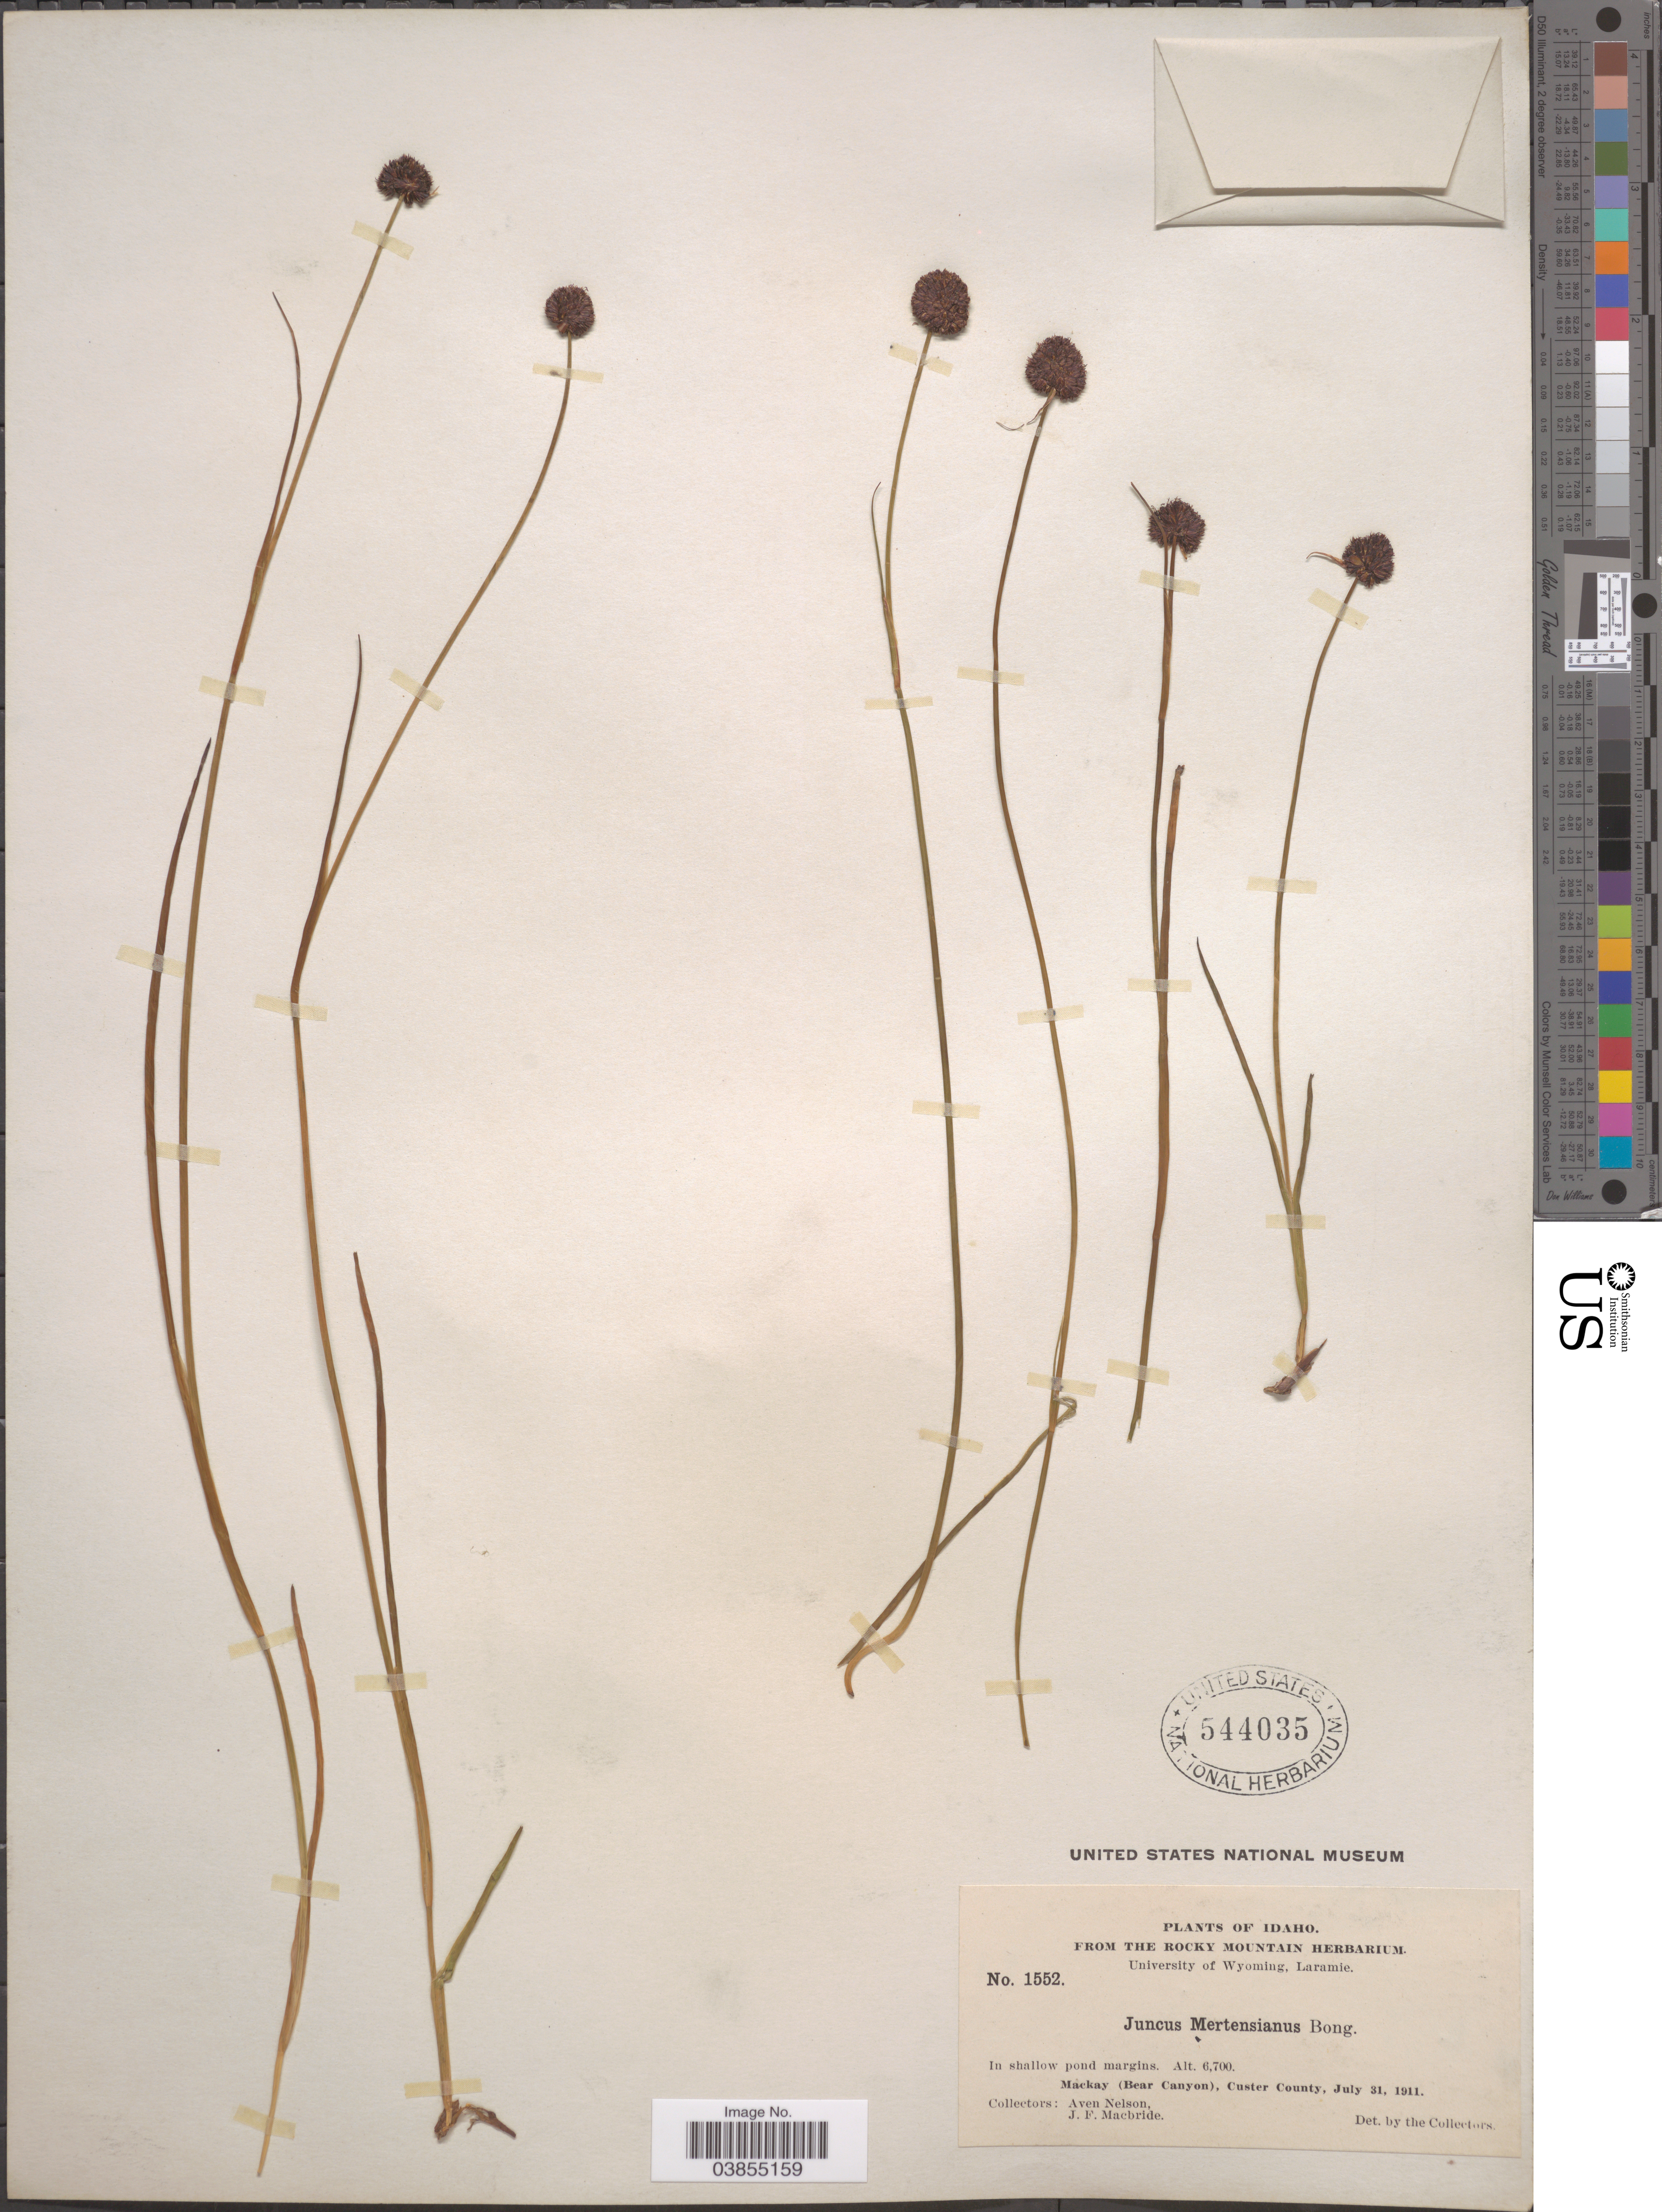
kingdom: Plantae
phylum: Tracheophyta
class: Liliopsida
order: Poales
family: Juncaceae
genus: Juncus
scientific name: Juncus mertensianus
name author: Bong.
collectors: A. Nelson & J. F. Macbride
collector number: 1552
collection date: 1911-07-31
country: United States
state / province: Idaho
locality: Mackay (Bear Canyon), Custer County.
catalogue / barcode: US 544035